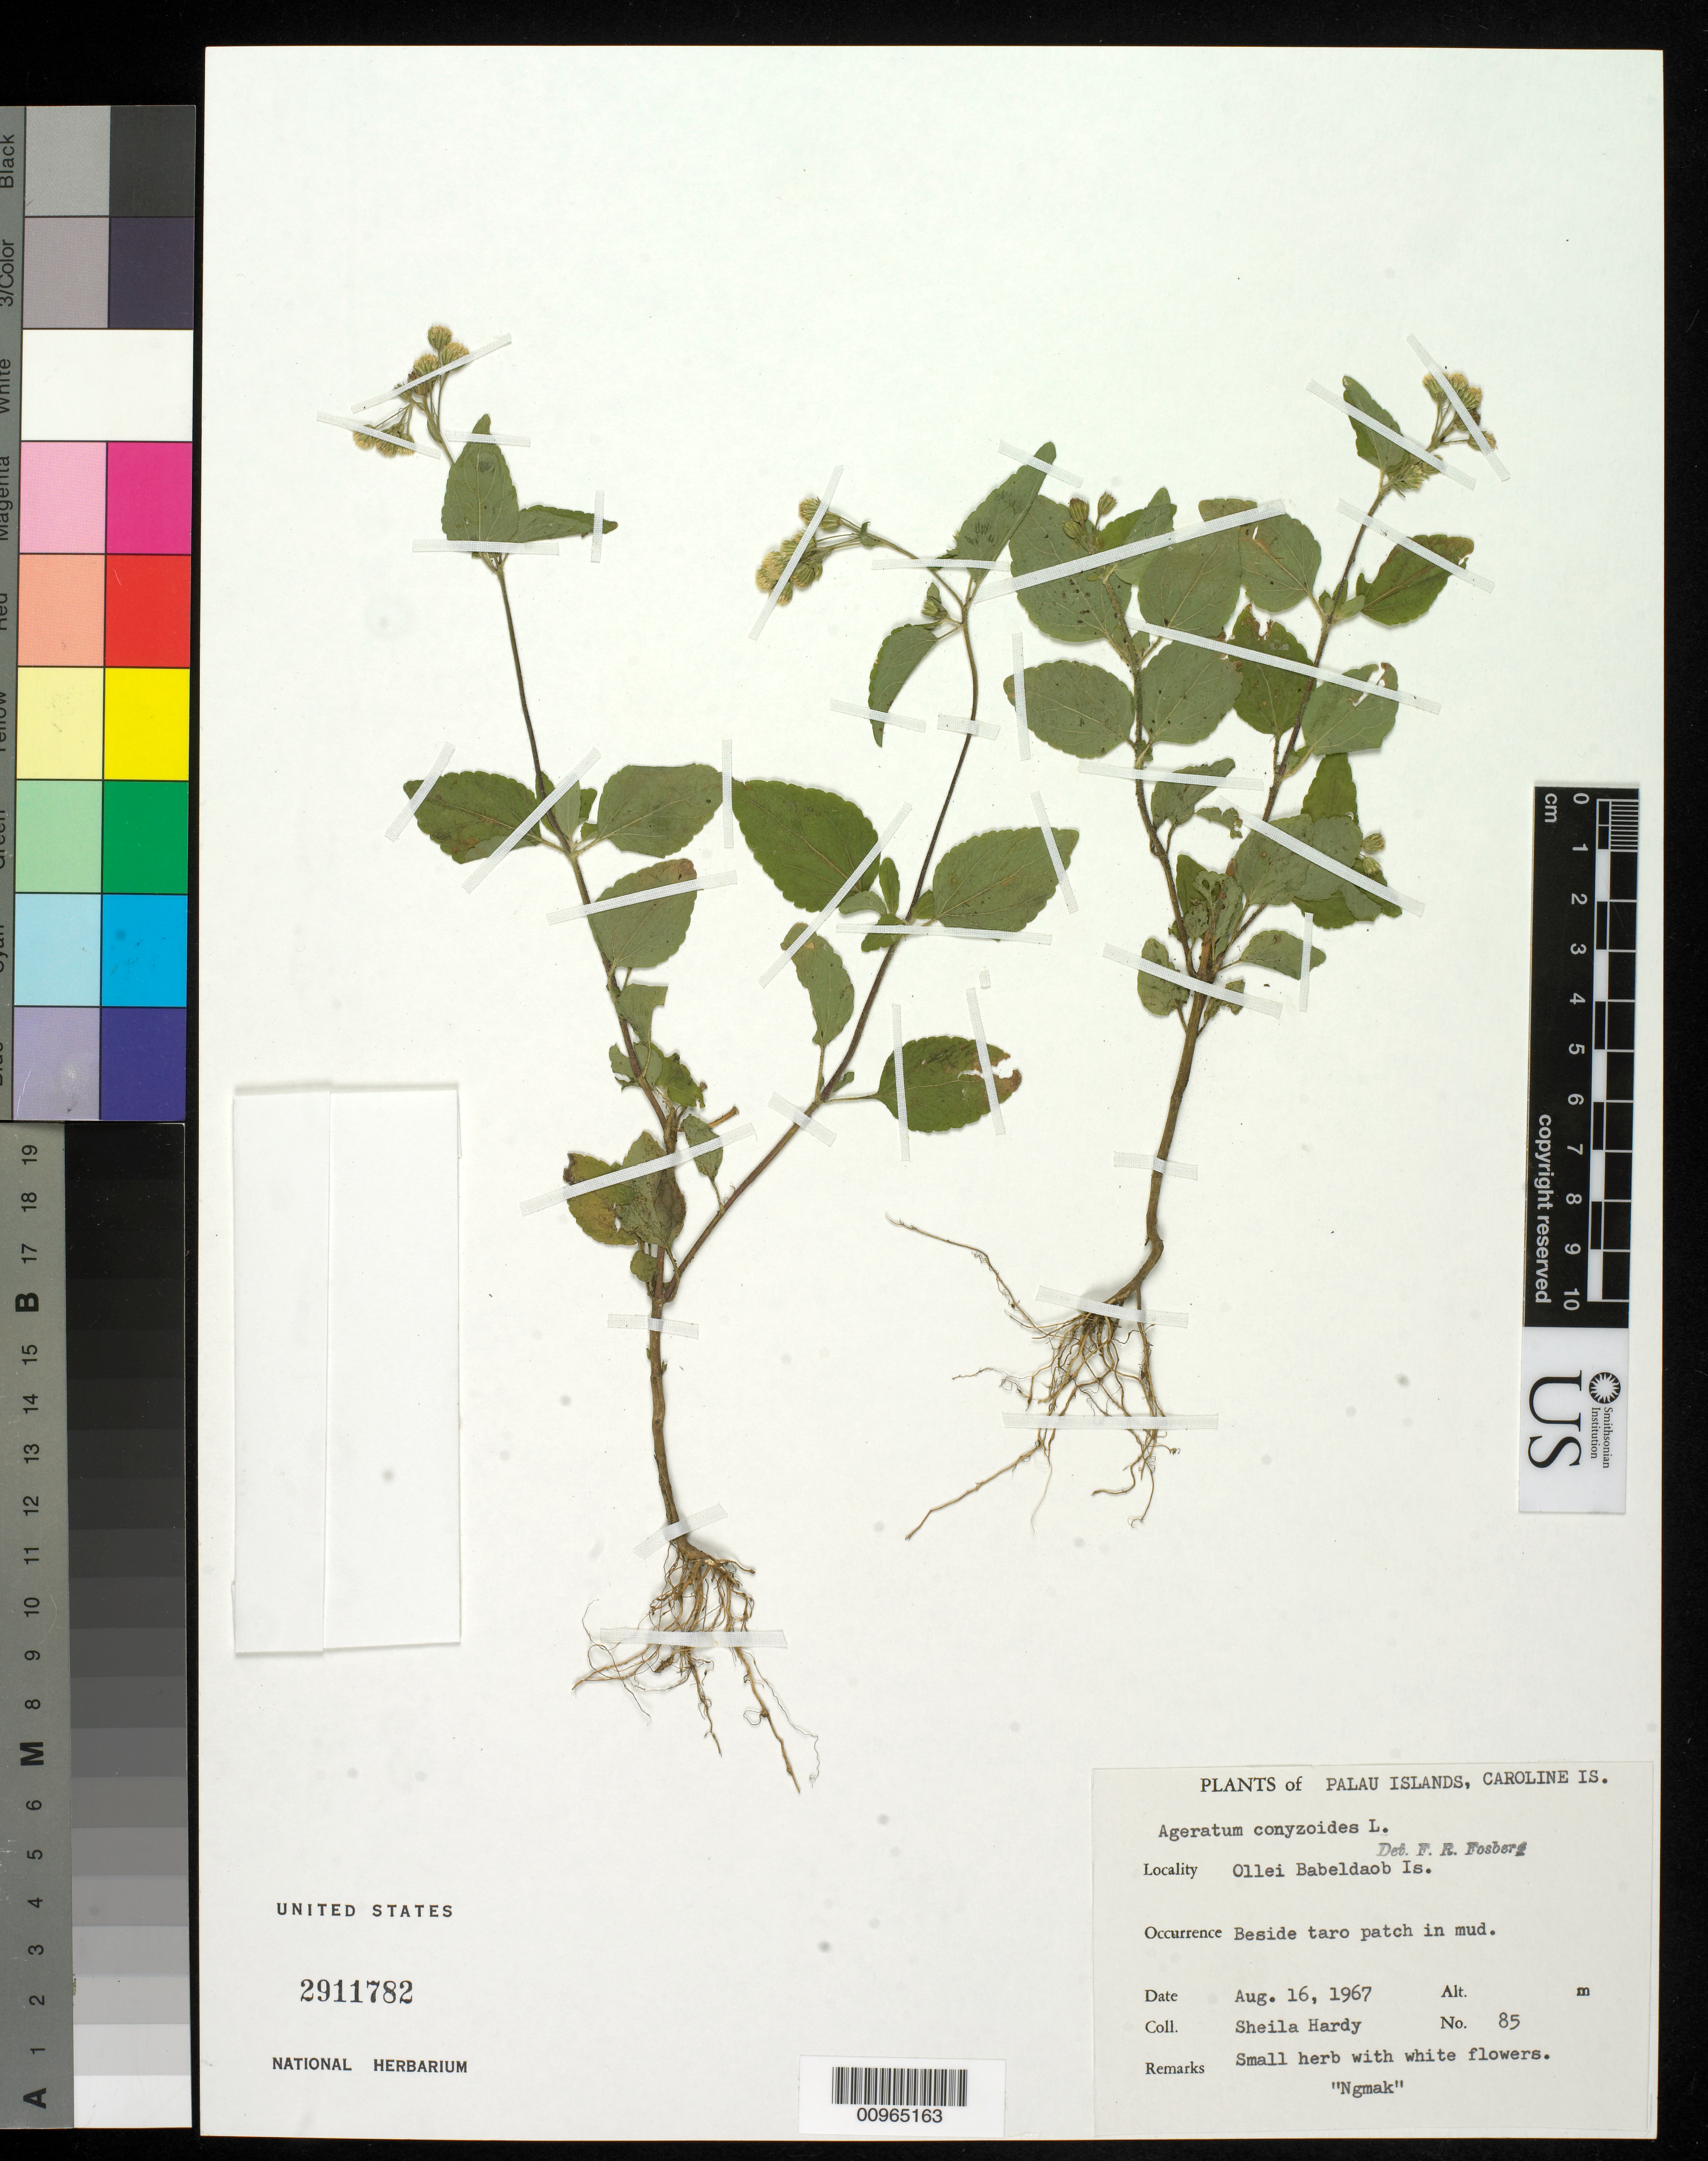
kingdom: Plantae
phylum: Tracheophyta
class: Magnoliopsida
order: Asterales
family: Asteraceae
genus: Ageratum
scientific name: Ageratum conyzoides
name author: L.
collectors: S. A. Hardy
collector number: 85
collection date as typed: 16 Aug 1967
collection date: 1967-08-16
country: Palau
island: Babeldaob [Babelthuap]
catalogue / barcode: US 2911782